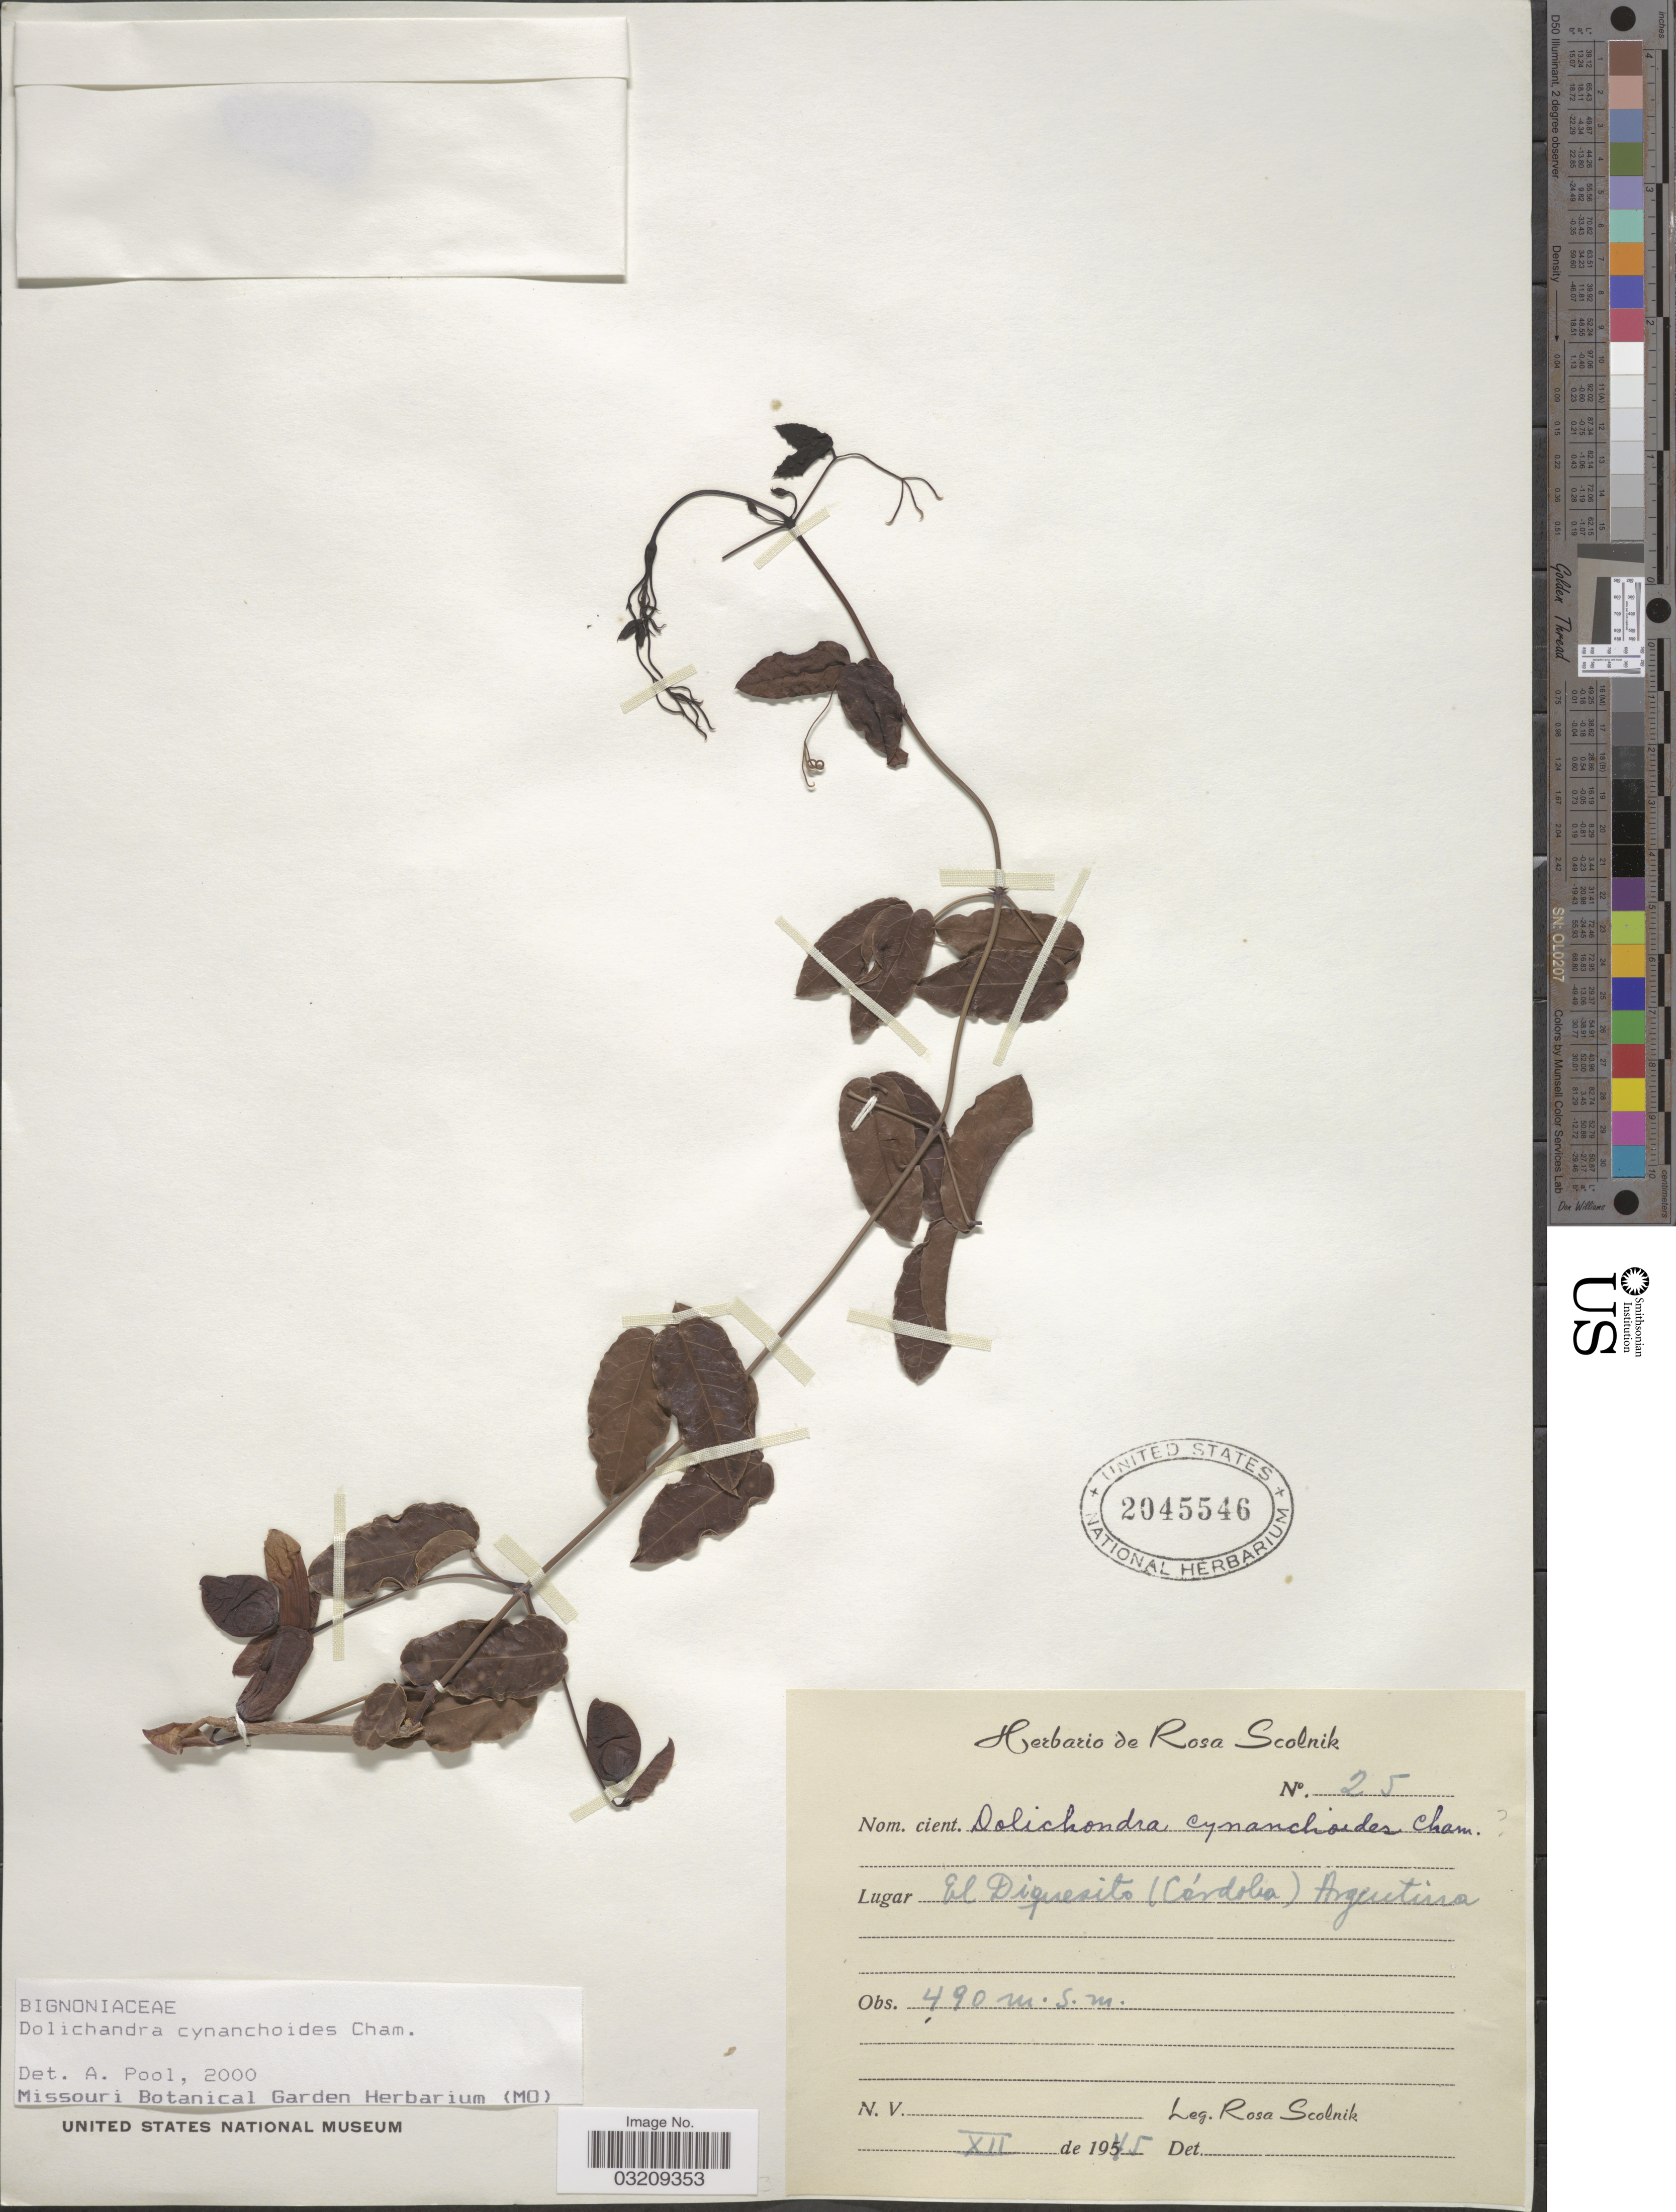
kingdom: Plantae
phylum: Tracheophyta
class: Magnoliopsida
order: Lamiales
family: Bignoniaceae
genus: Dolichandra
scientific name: Dolichandra cynanchoides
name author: Cham.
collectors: R. Scolnik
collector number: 25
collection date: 1945-12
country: Argentina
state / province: Cordoba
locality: El Diquecito.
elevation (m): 490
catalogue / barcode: US 2045546